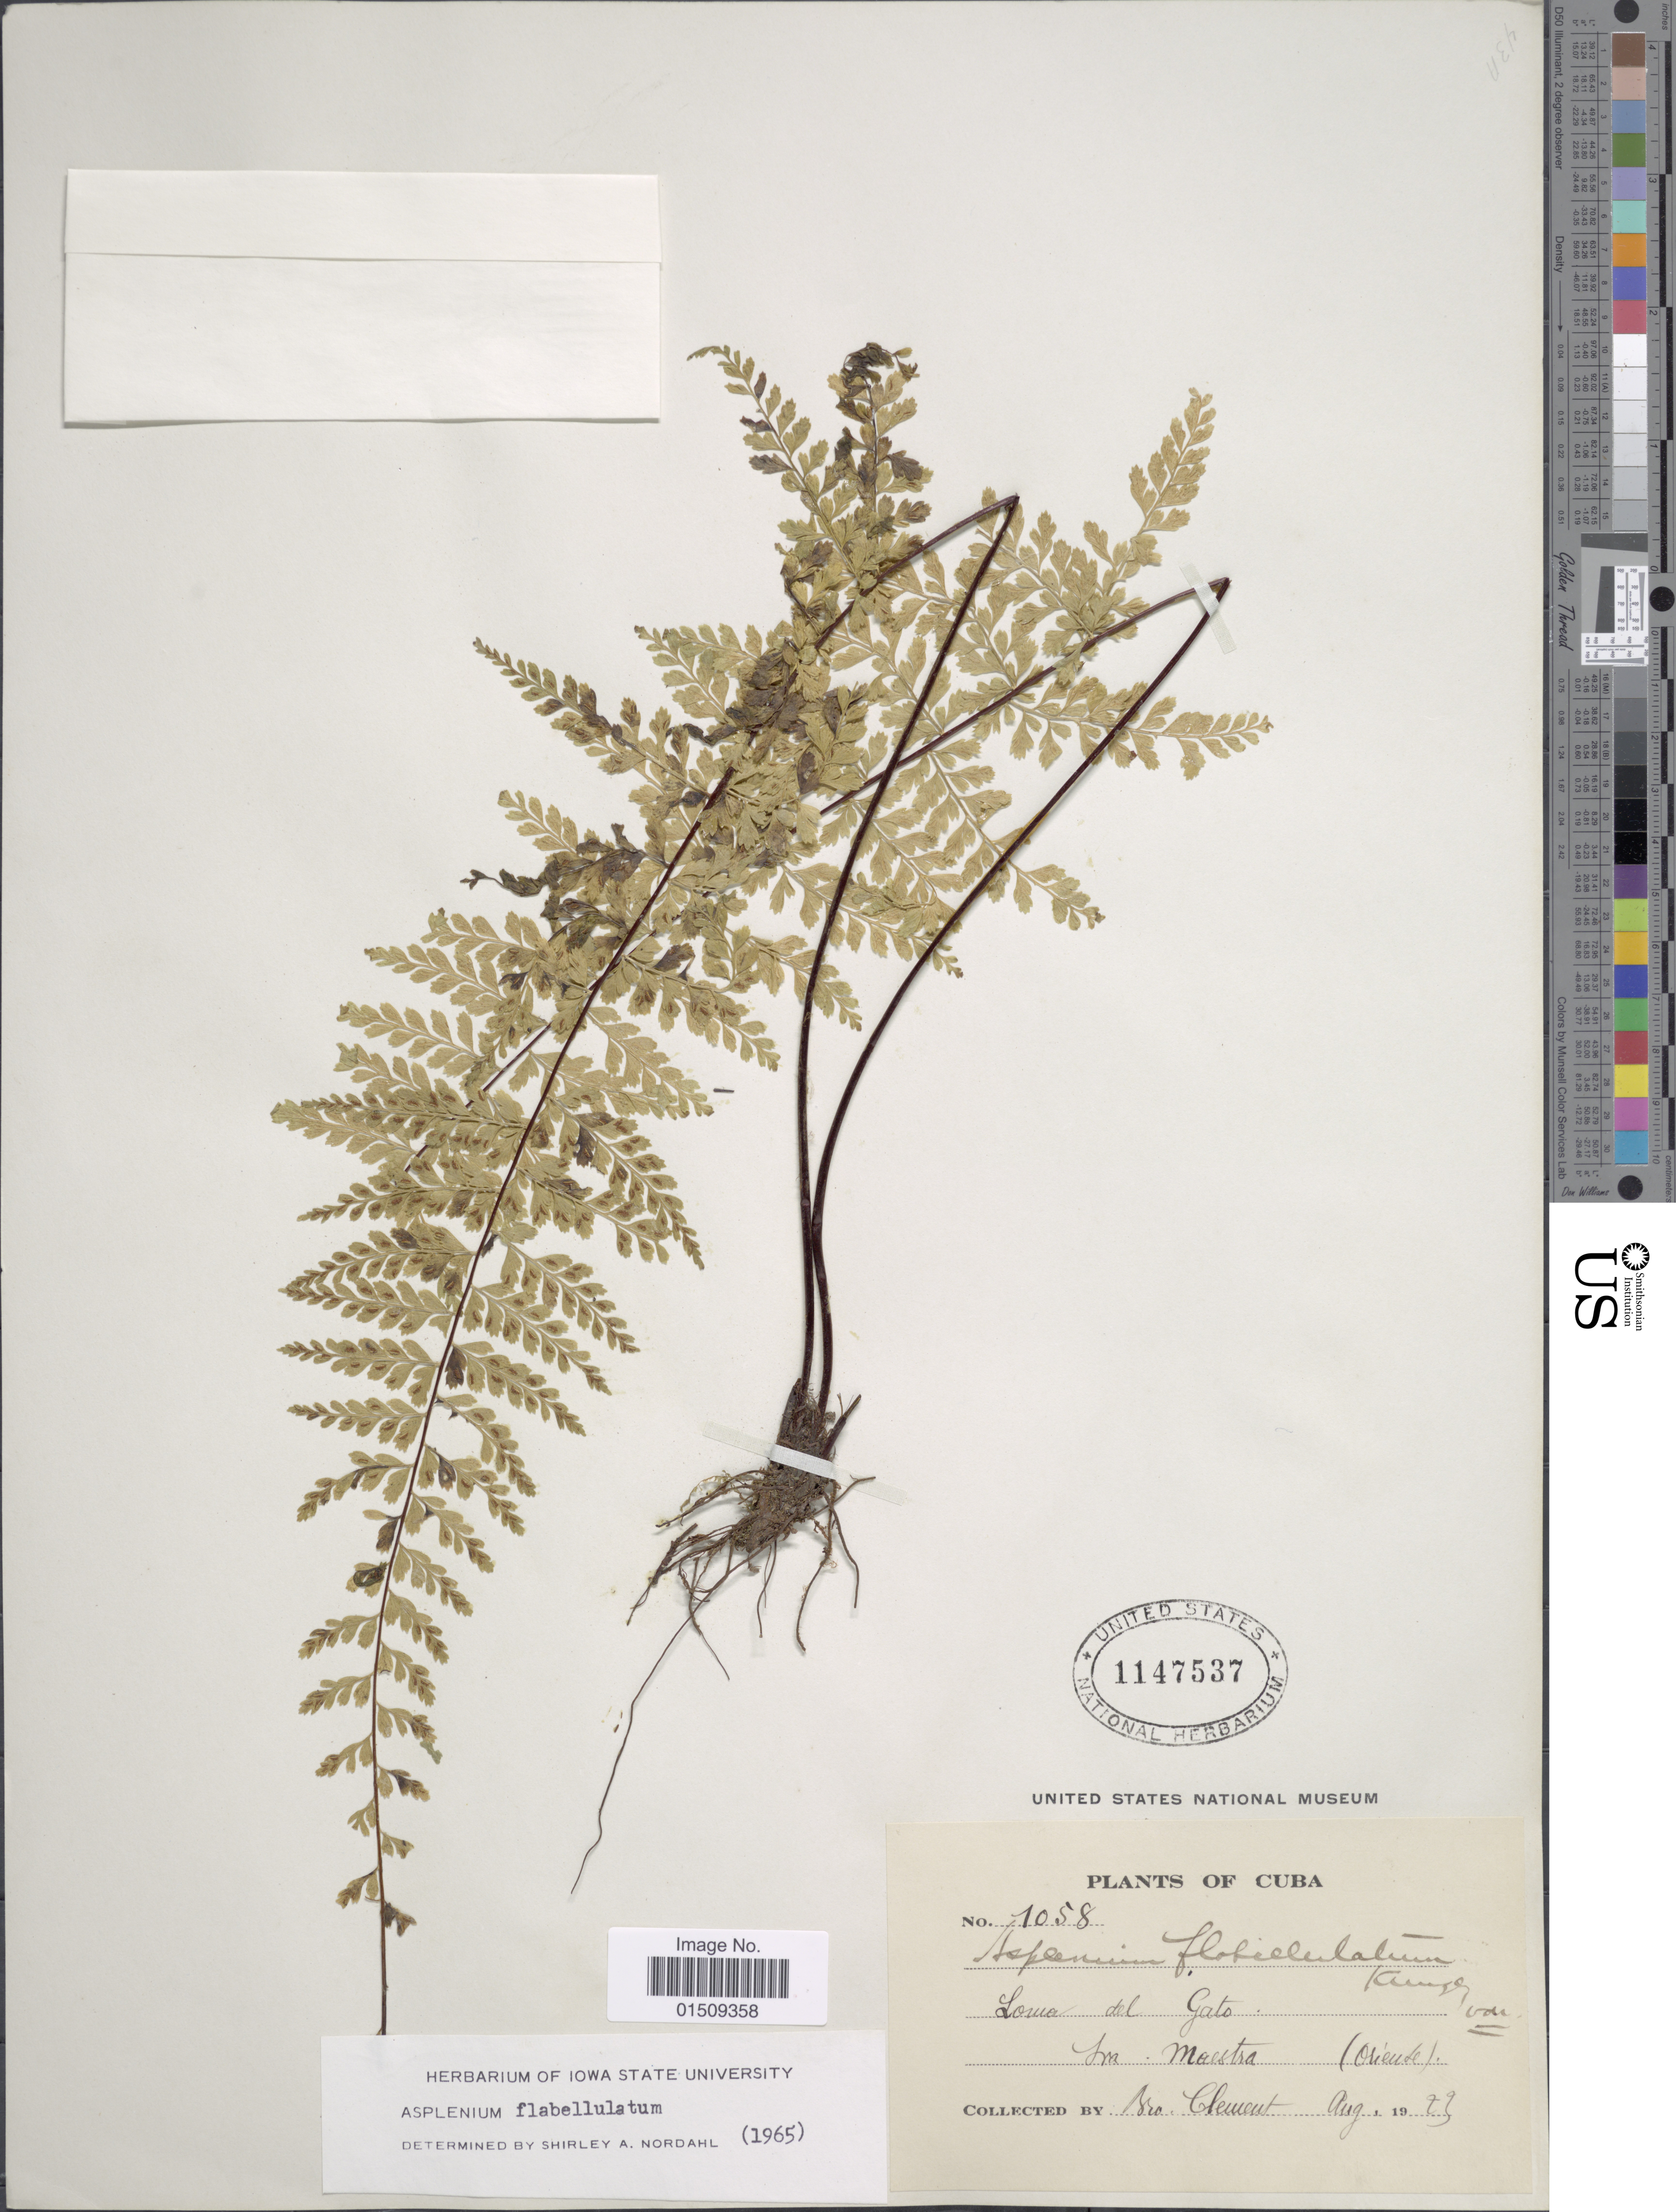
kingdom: Plantae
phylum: Tracheophyta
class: Polypodiopsida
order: Polypodiales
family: Aspleniaceae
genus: Asplenium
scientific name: Asplenium radicans var. partitum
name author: (Klotzsch) Hieron.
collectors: B. Clement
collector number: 1058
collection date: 1923-08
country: Cuba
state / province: Oriente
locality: Loma del Gato, Sra. Maestra (Oriente)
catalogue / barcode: US 1147537